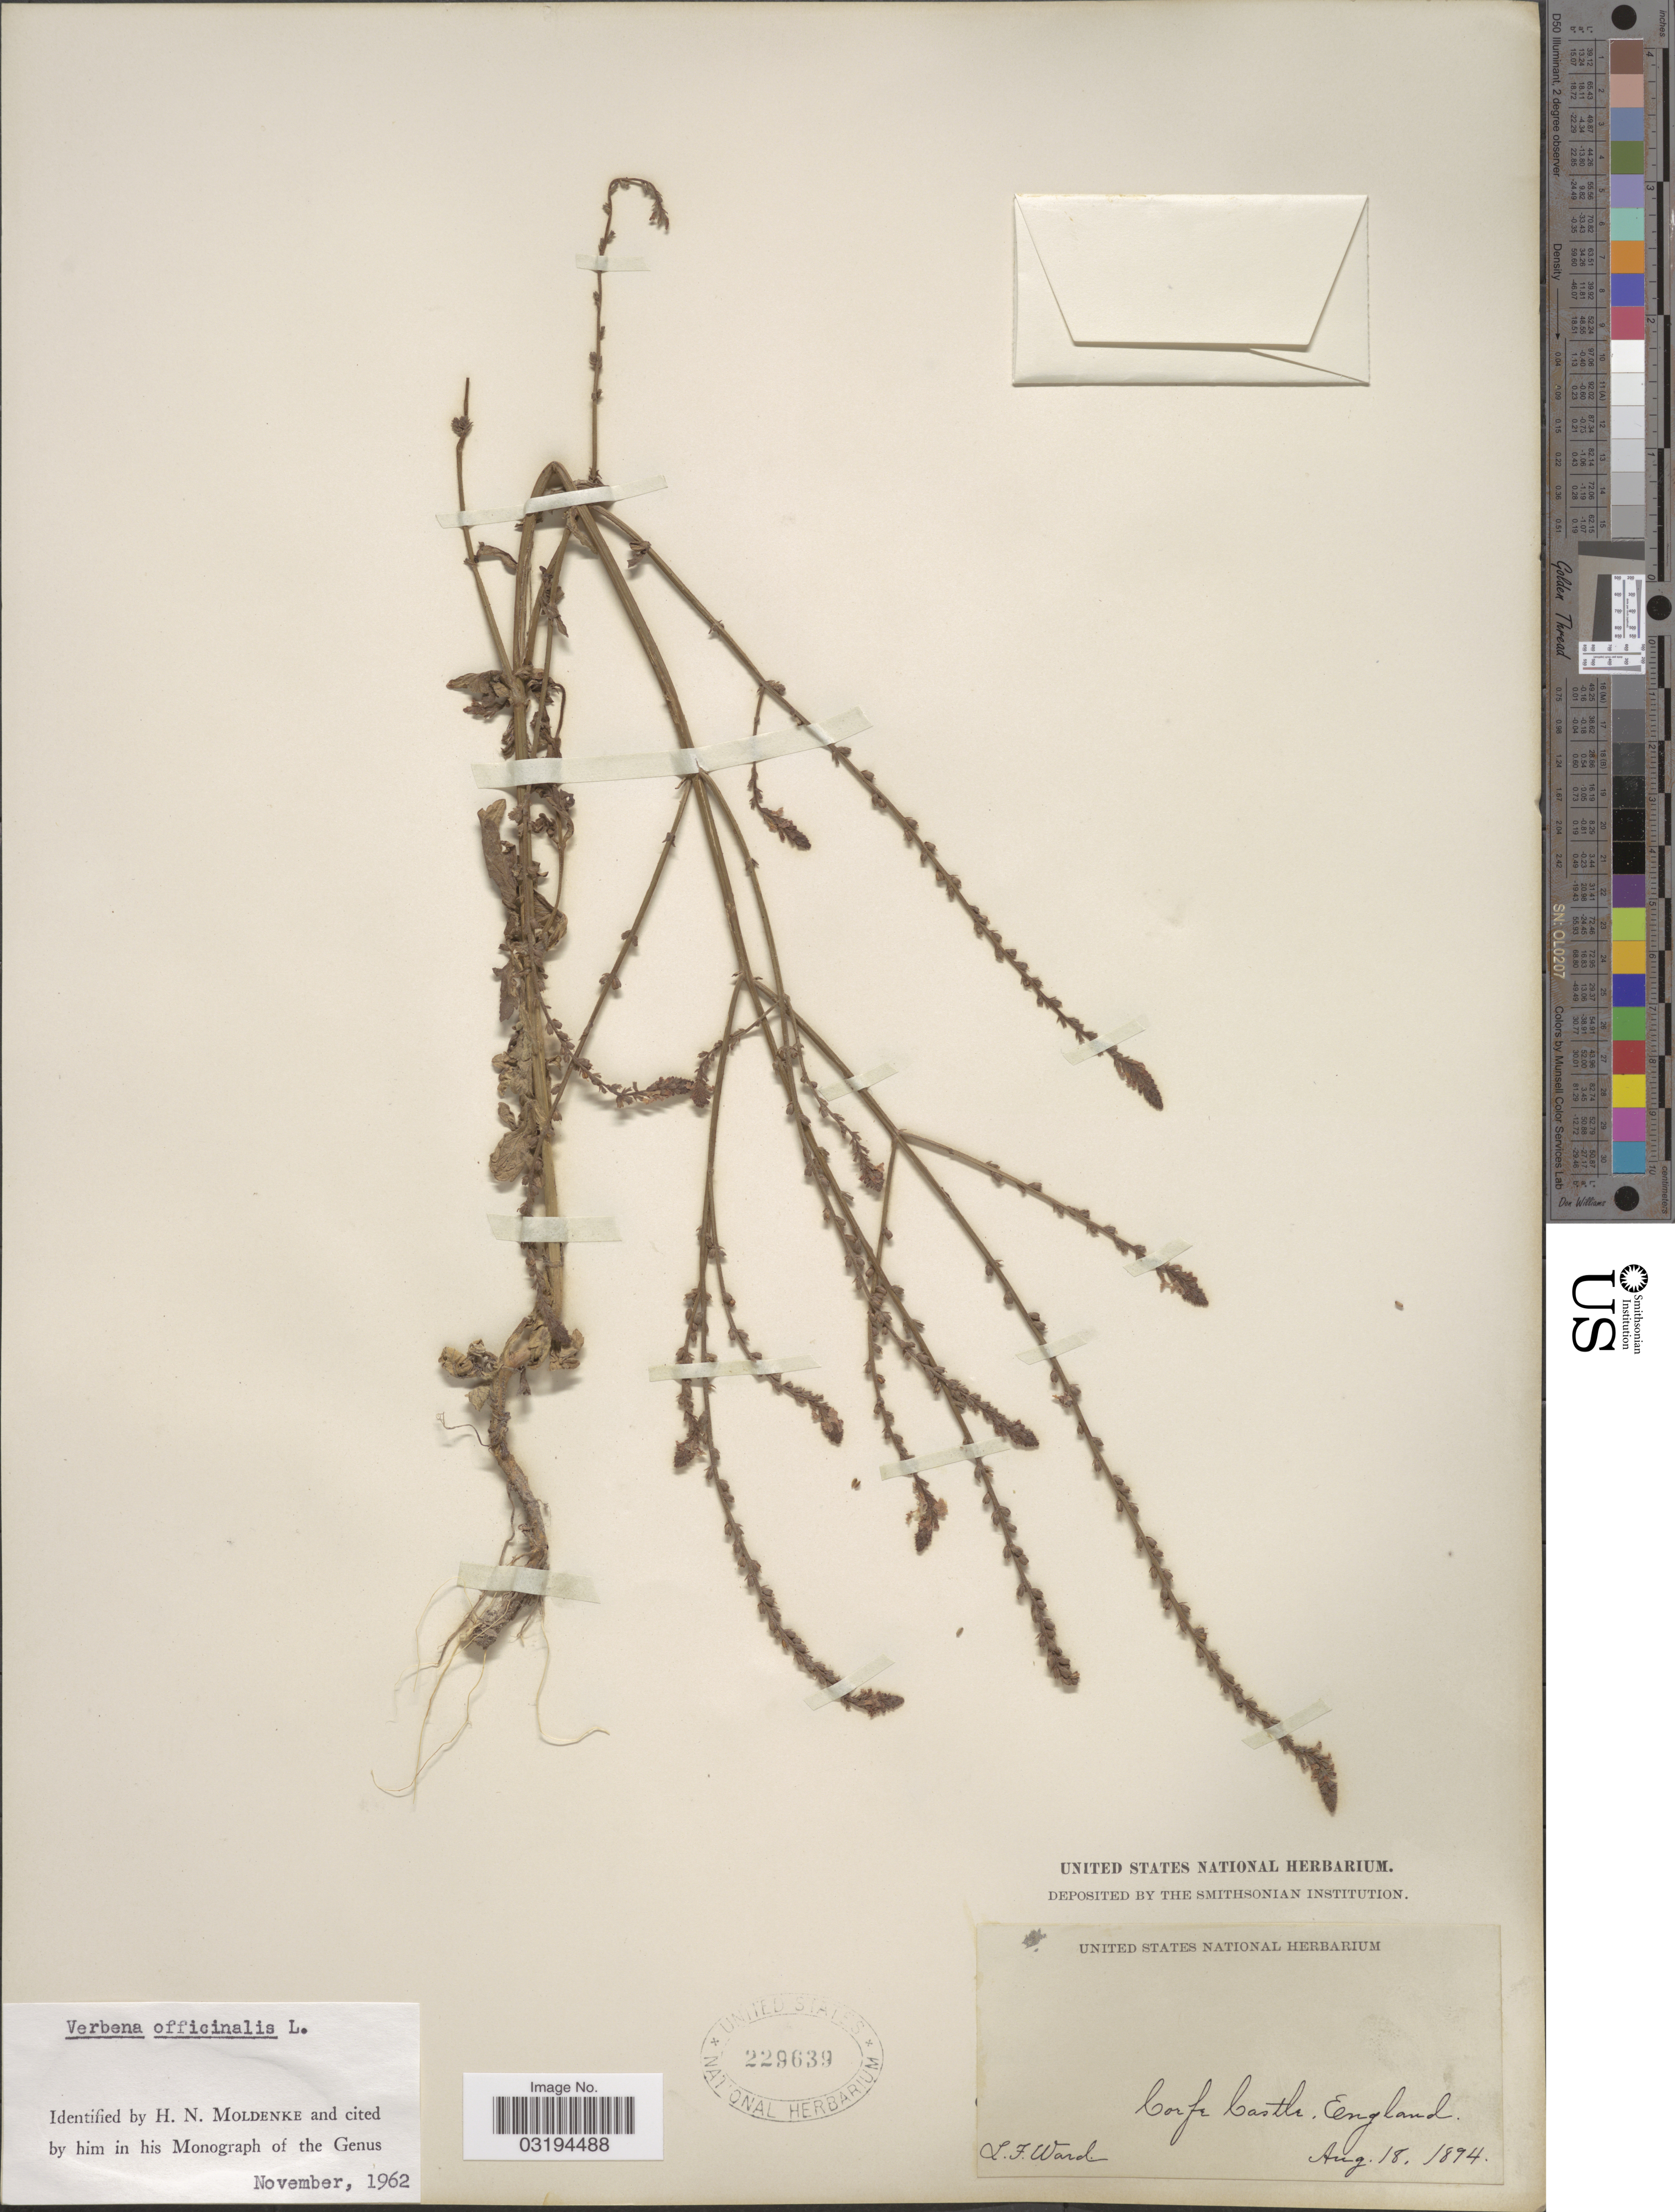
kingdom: Plantae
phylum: Tracheophyta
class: Magnoliopsida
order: Lamiales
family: Verbenaceae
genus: Verbena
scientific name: Verbena officinalis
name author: L.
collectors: L. Ward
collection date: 1894-08-18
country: United Kingdom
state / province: England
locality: Corfe Castle.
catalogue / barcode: US 229639